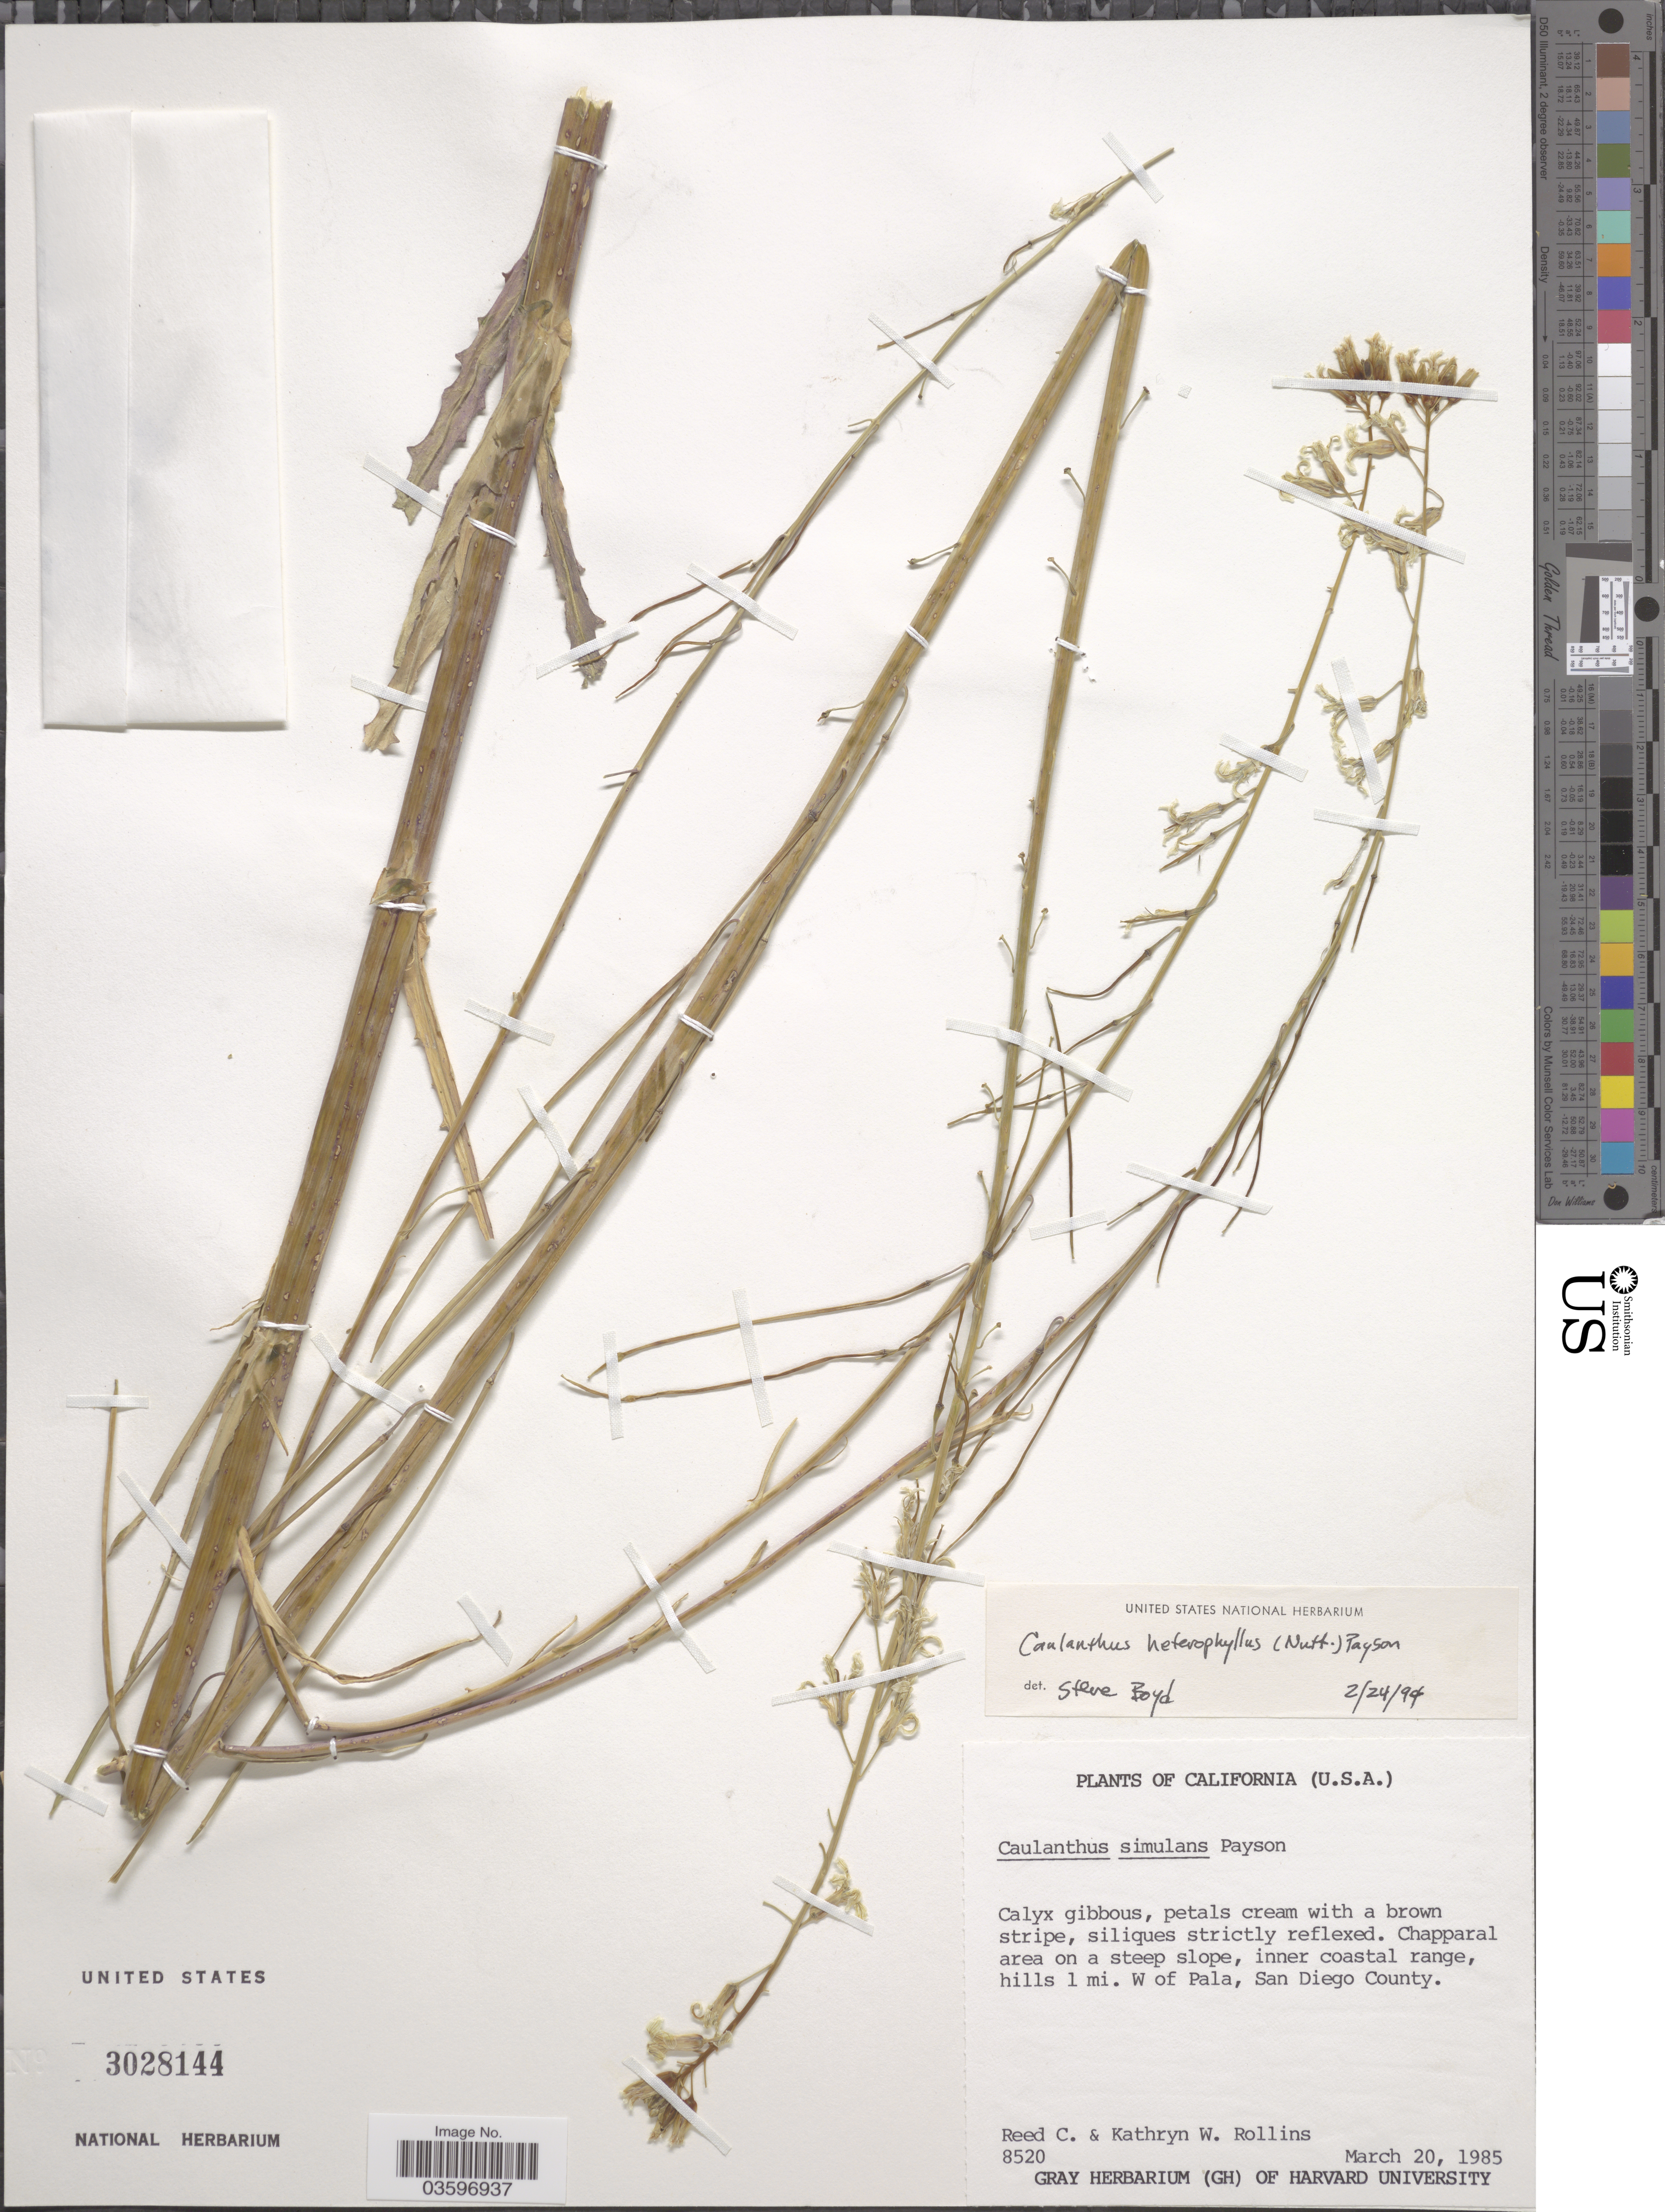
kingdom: Plantae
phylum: Tracheophyta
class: Magnoliopsida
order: Brassicales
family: Brassicaceae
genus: Caulanthus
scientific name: Caulanthus heterophyllus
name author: (Nutt.) Payson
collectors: R. C. Rollins & K. W. Rollins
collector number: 8520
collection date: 1985-03-20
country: United States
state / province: California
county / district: San Diego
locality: Hills 1 mi. W of Pala, San Diego County.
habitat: Chapparal area on a steep slope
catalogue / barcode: US 3028144